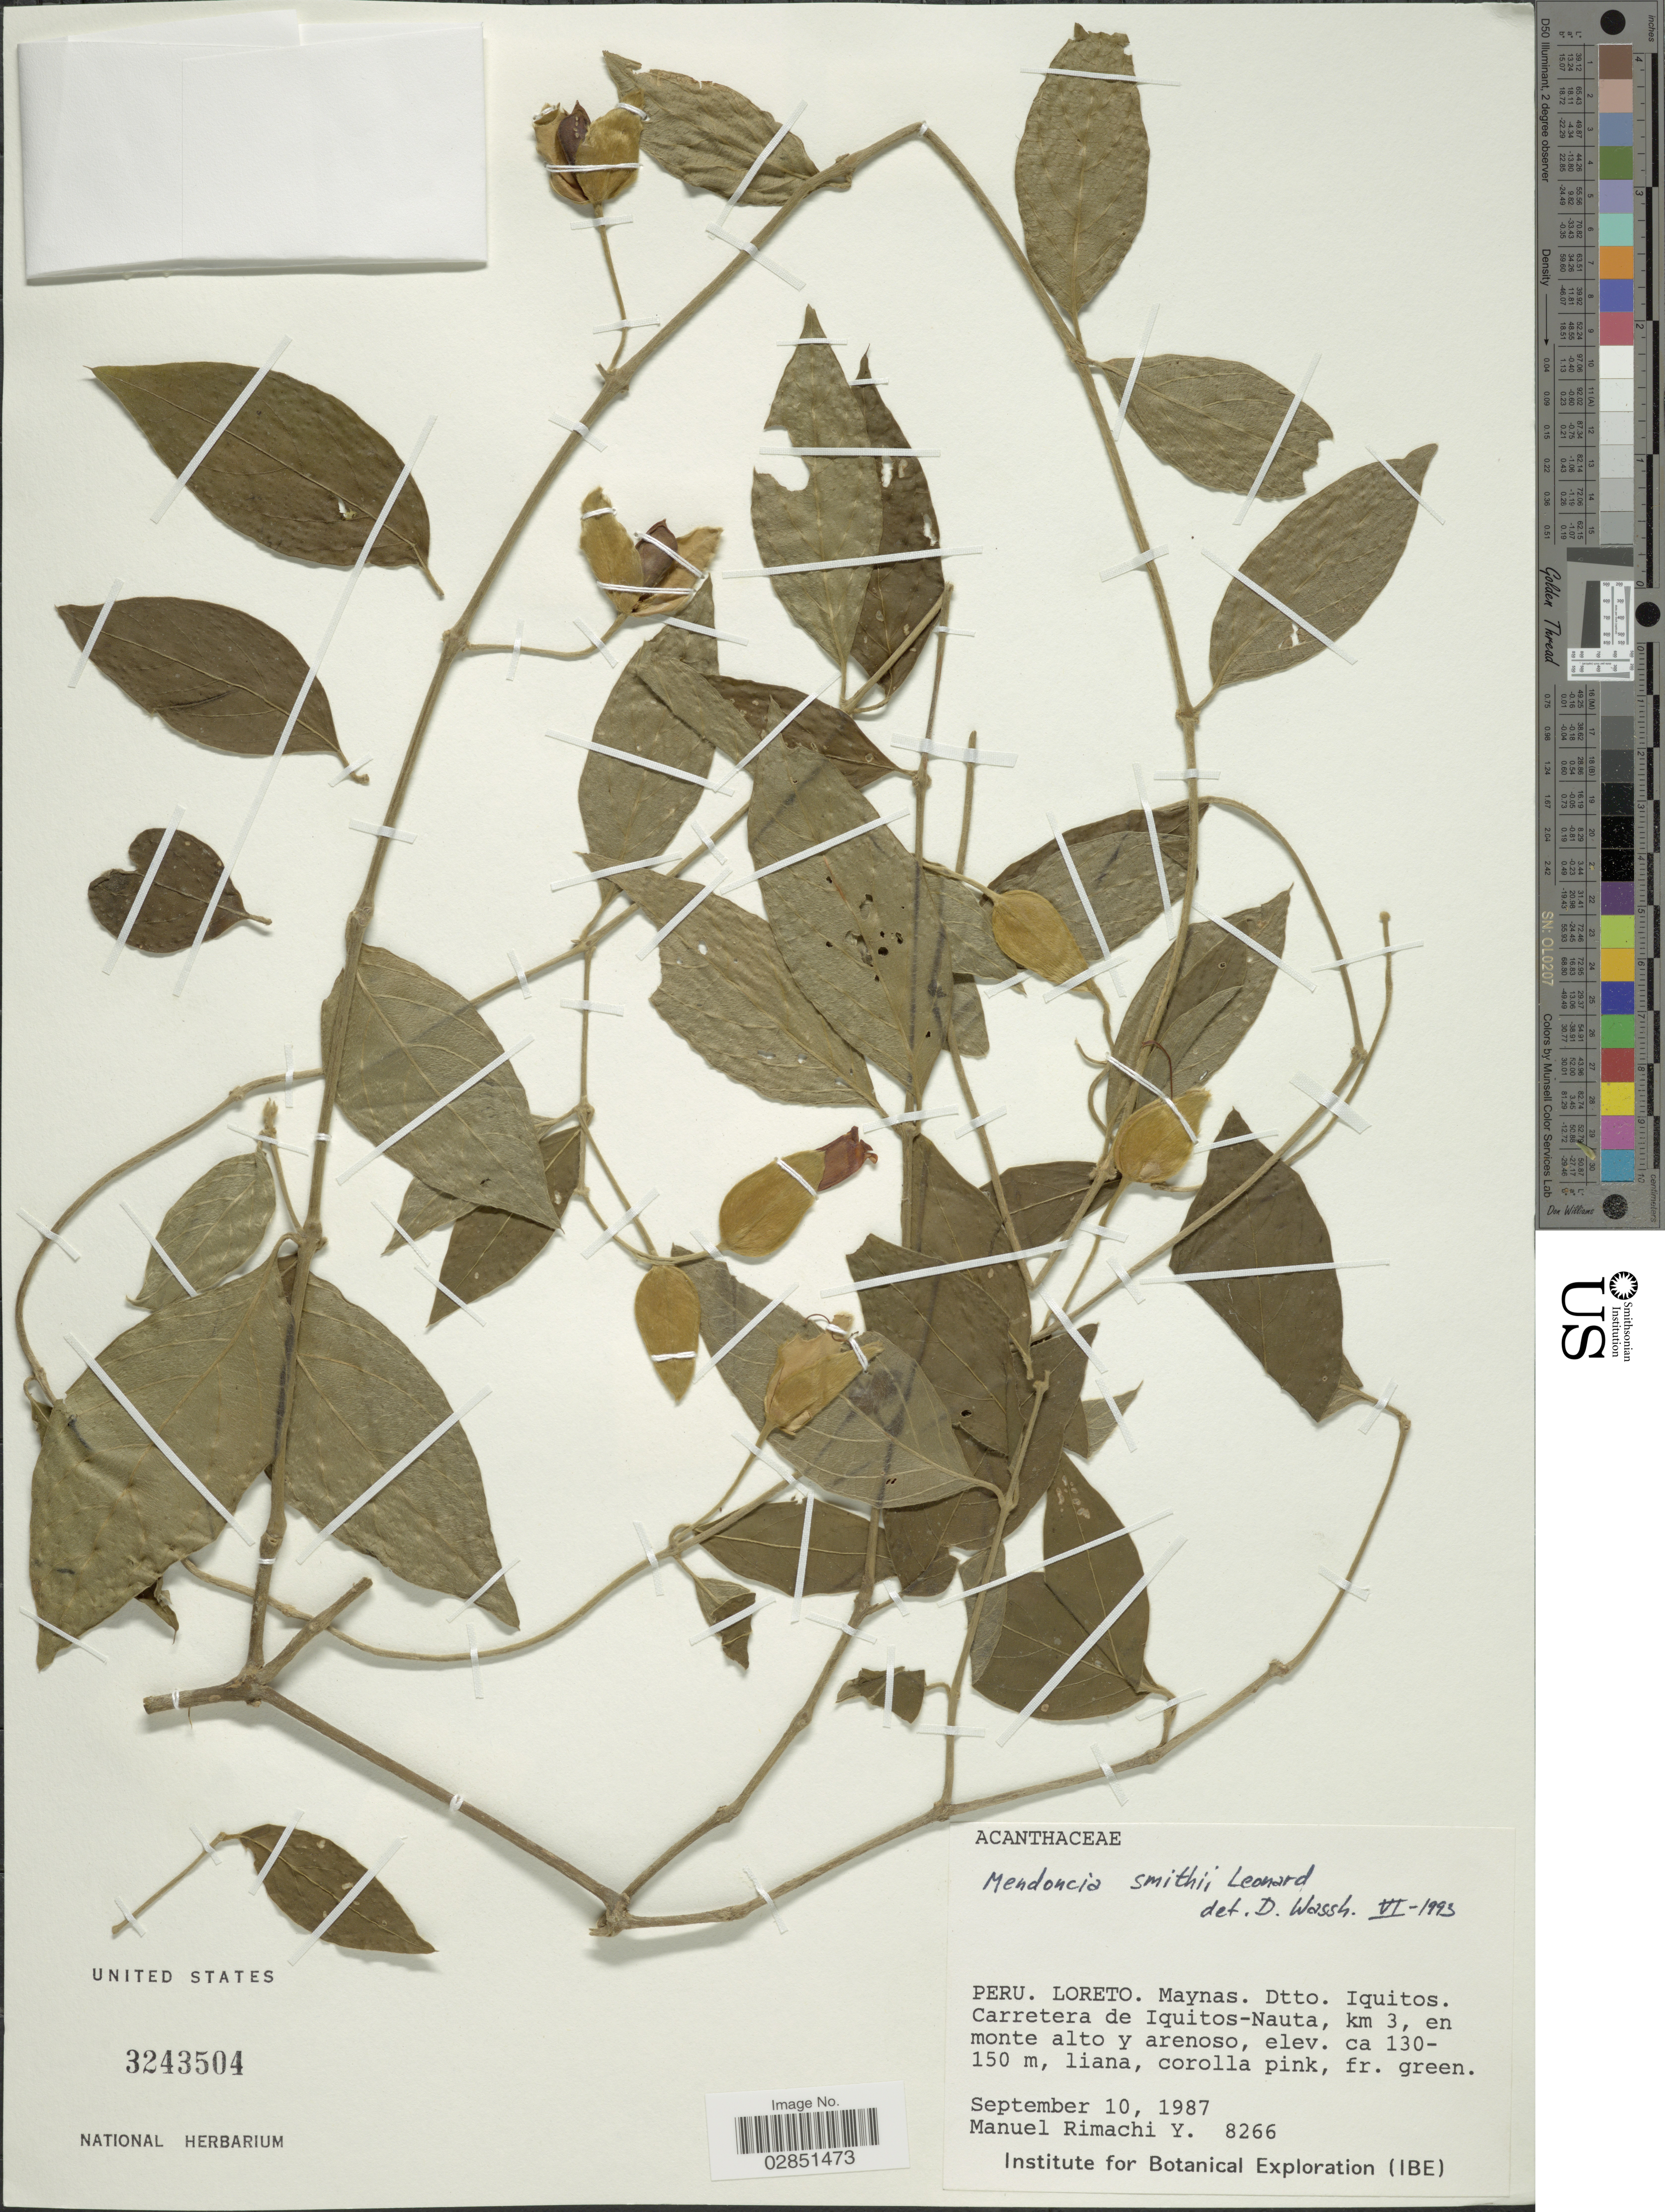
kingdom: Plantae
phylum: Tracheophyta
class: Magnoliopsida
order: Lamiales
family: Acanthaceae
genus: Mendoncia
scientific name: Mendoncia smithii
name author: Leonard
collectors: M. Rimachi Y.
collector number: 8266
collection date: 1987-09-10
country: Peru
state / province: Loreto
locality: Maynas, Dtto. Iquitos. Carretera de Iquitos-Nauta, km 3, en monte alto y arenoso.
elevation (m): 130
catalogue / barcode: US 3243504